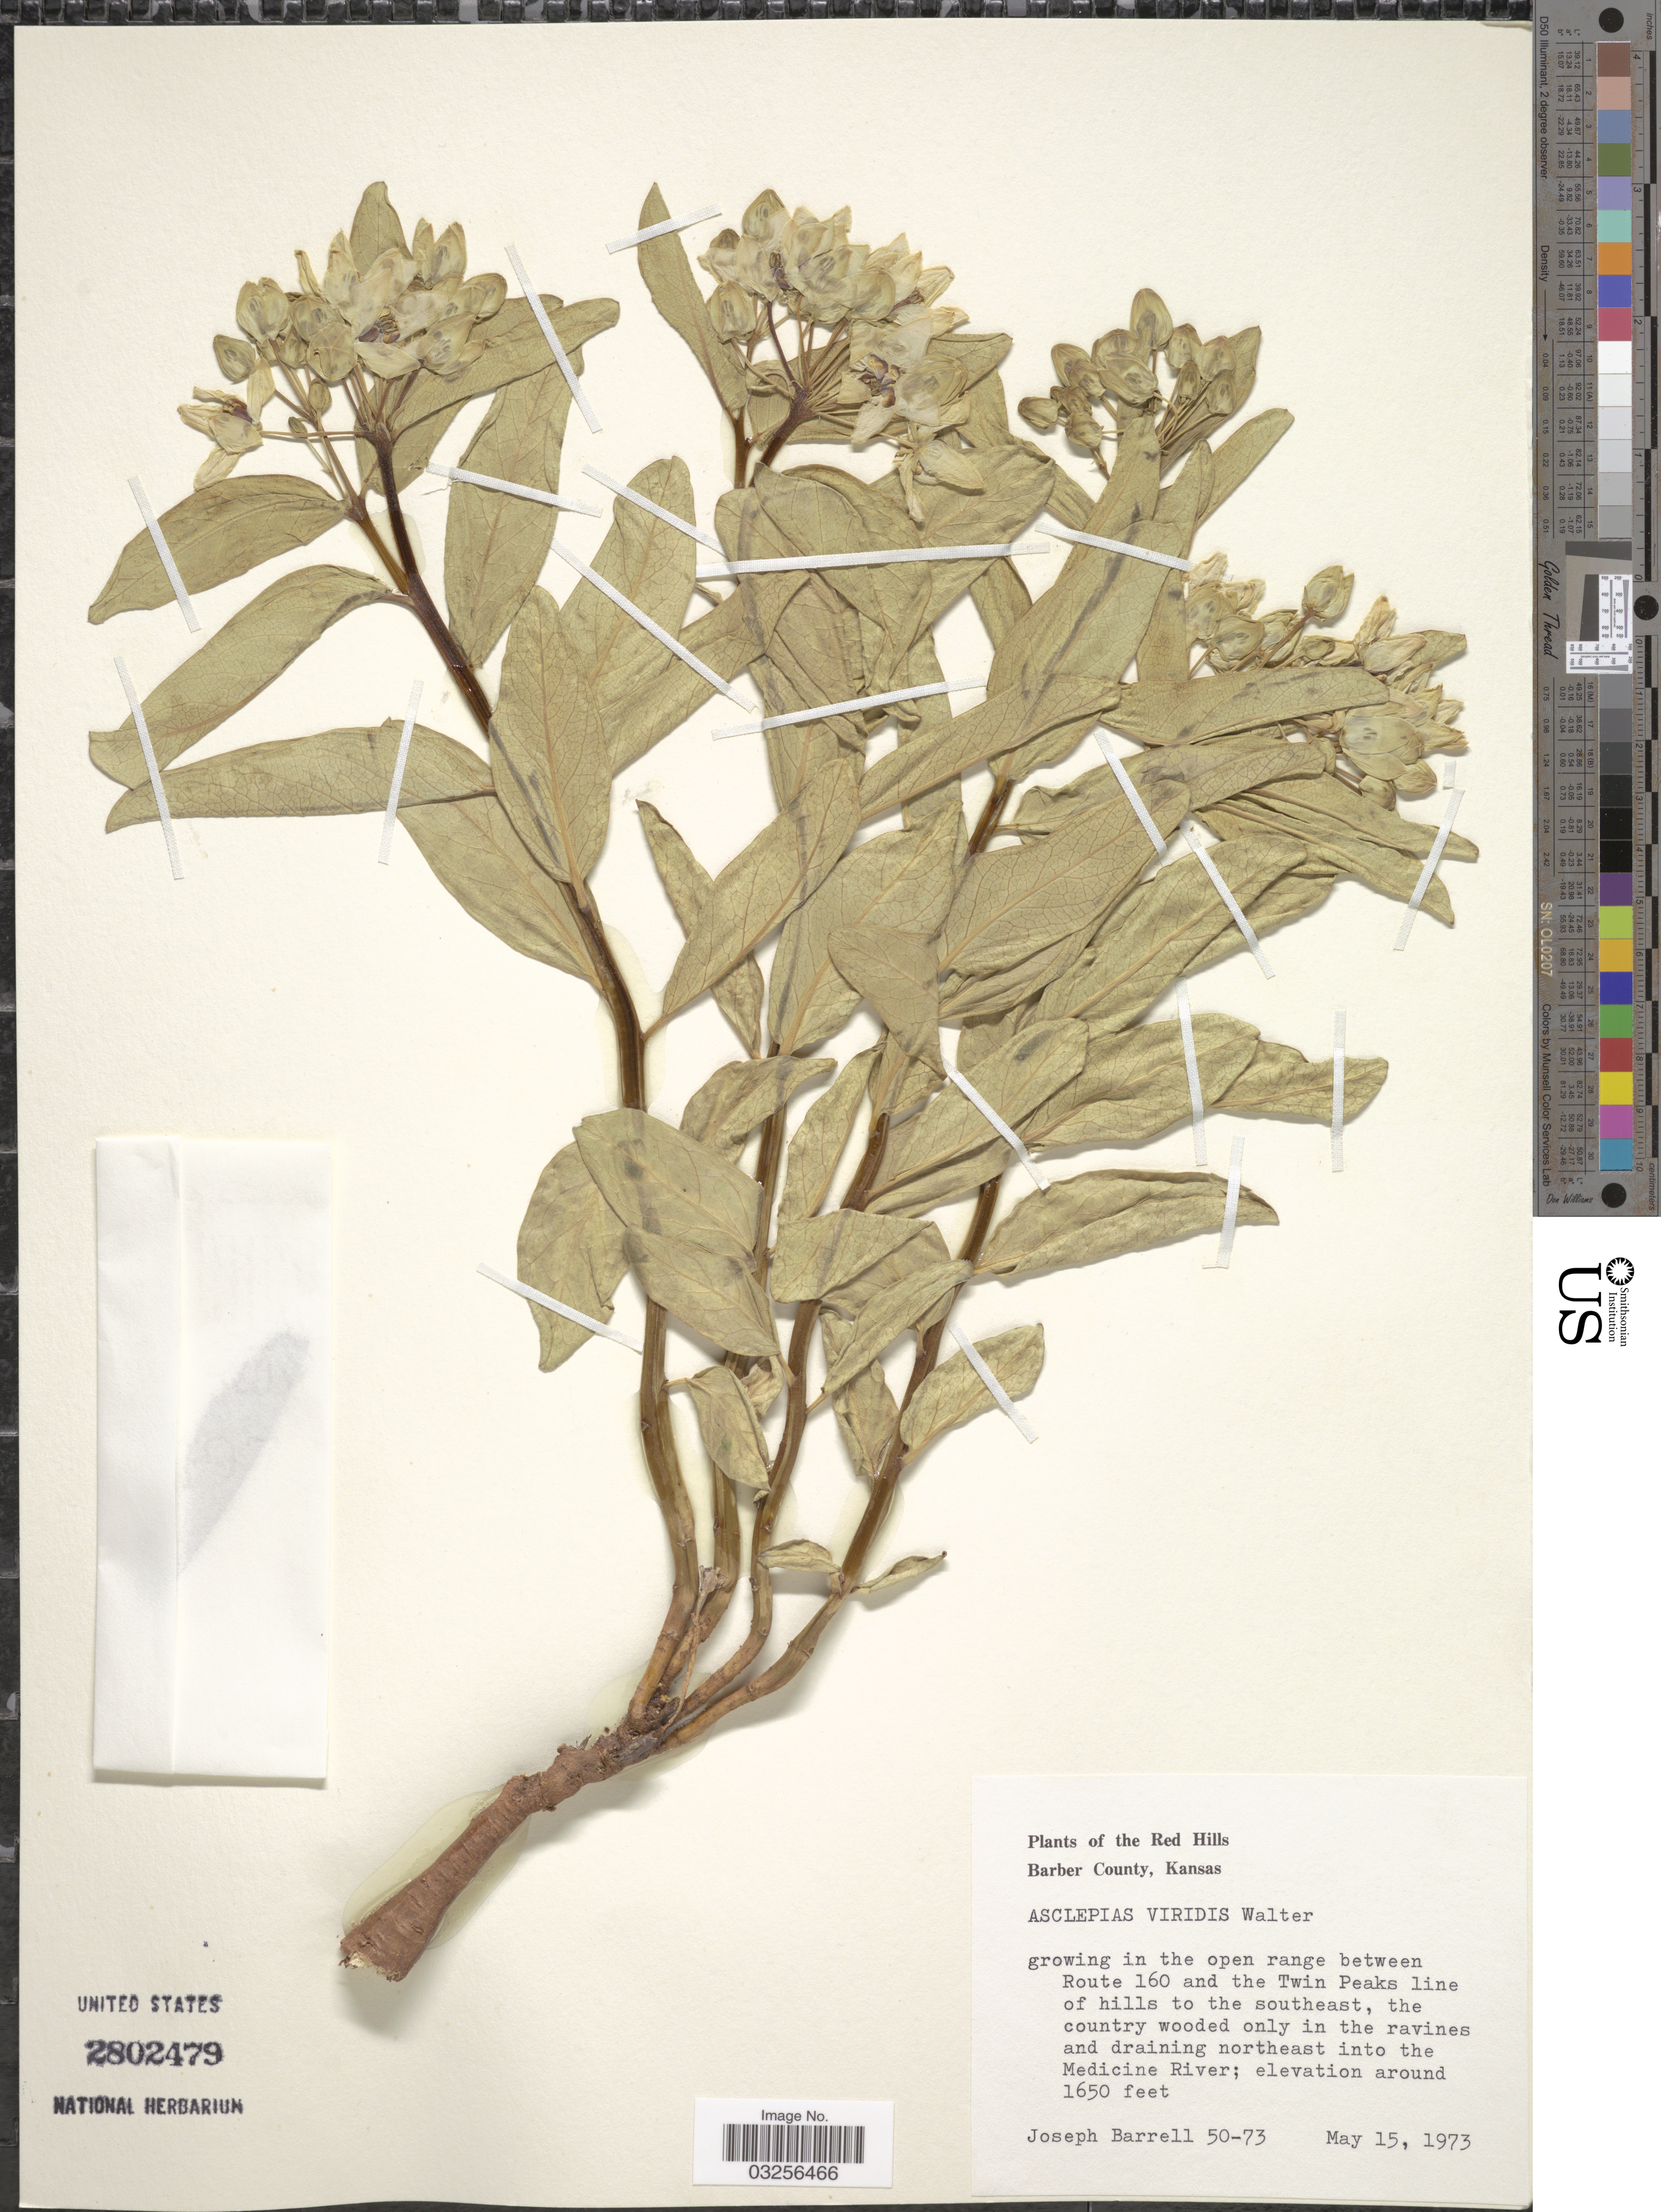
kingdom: Plantae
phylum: Tracheophyta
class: Magnoliopsida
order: Gentianales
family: Apocynaceae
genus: Asclepias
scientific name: Asclepias viridis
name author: Walter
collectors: J. Barrell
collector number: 50-73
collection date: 1973-05-15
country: United States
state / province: Kansas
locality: The Red Hills. Barber County. Between Route 160 and the Twin Peaks line of hills to the southeast, the country wooded only in the ravines and draining northeast into the Medicine River.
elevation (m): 503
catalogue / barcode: US 2802479